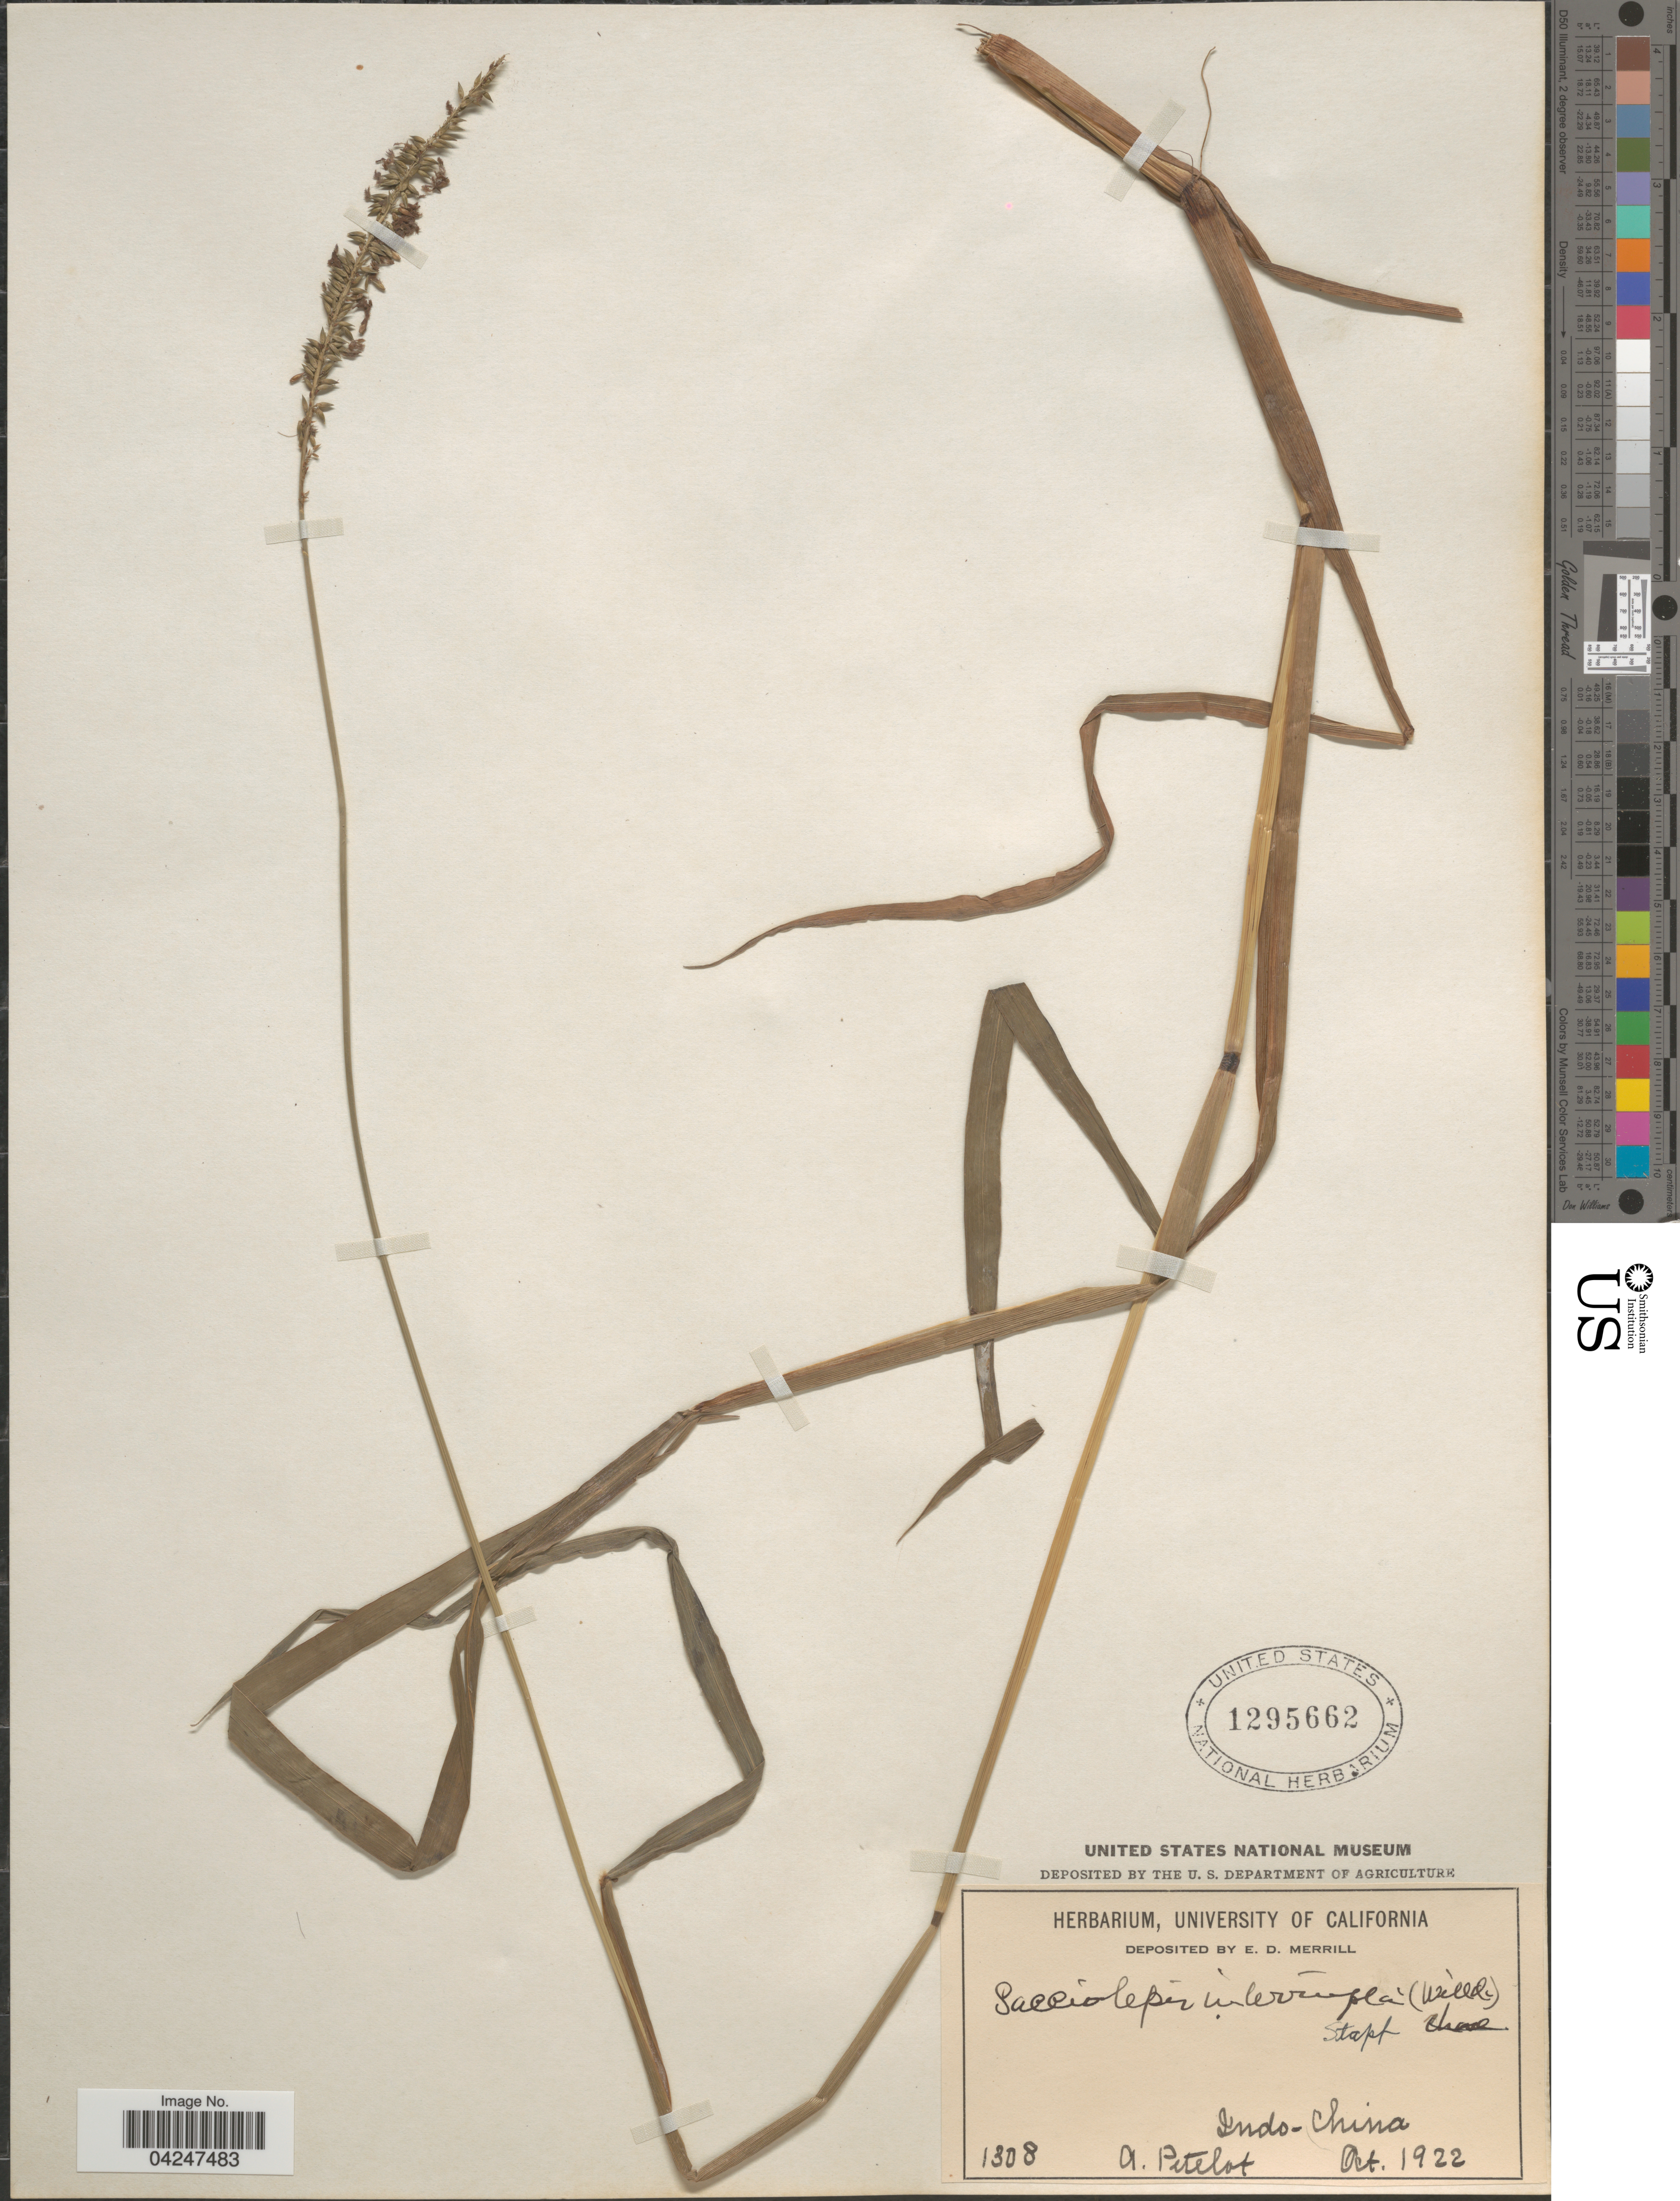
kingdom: Plantae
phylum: Tracheophyta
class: Liliopsida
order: Poales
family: Poaceae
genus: Sacciolepis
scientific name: Sacciolepis interrupta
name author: (Willd.) Stapf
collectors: A. Petelot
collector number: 1308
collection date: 1922-10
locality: Indo-China.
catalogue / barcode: US 1295662